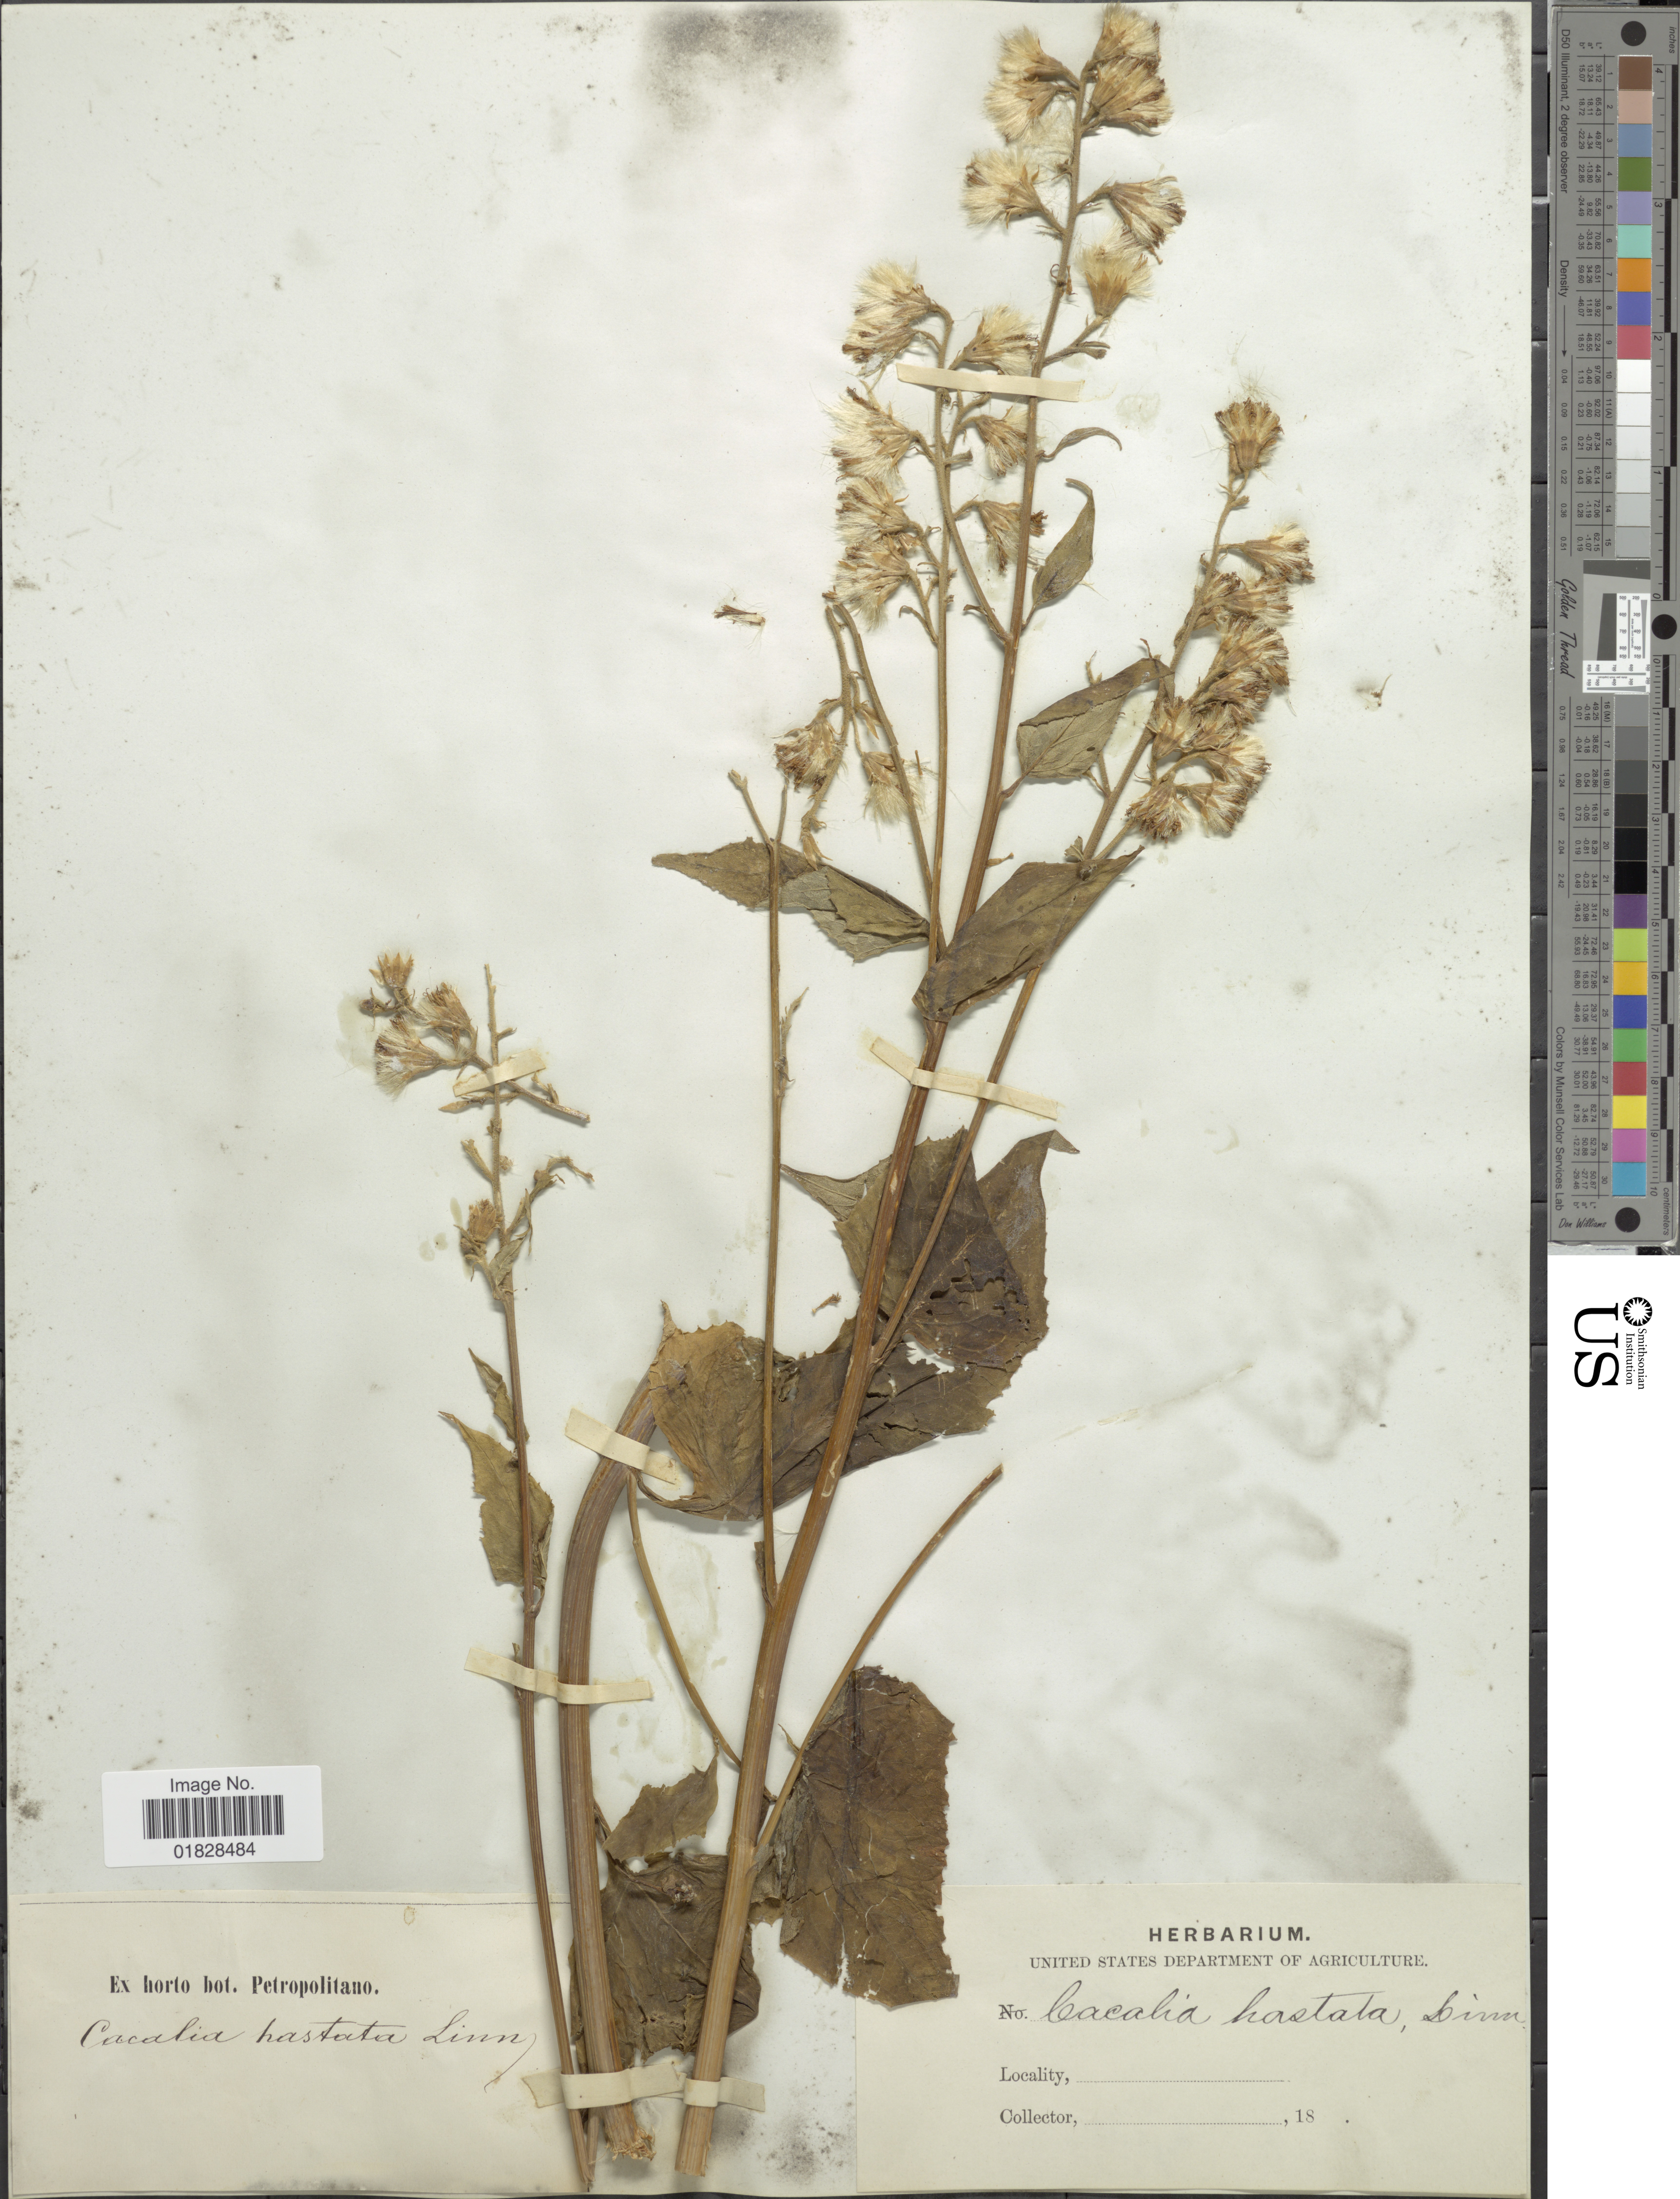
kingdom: Plantae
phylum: Tracheophyta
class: Magnoliopsida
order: Asterales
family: Asteraceae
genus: Parasenecio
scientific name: Parasenecio hastatus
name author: (L.) H. Koyama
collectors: ex Horto Bot. Petropolitano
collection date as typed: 18